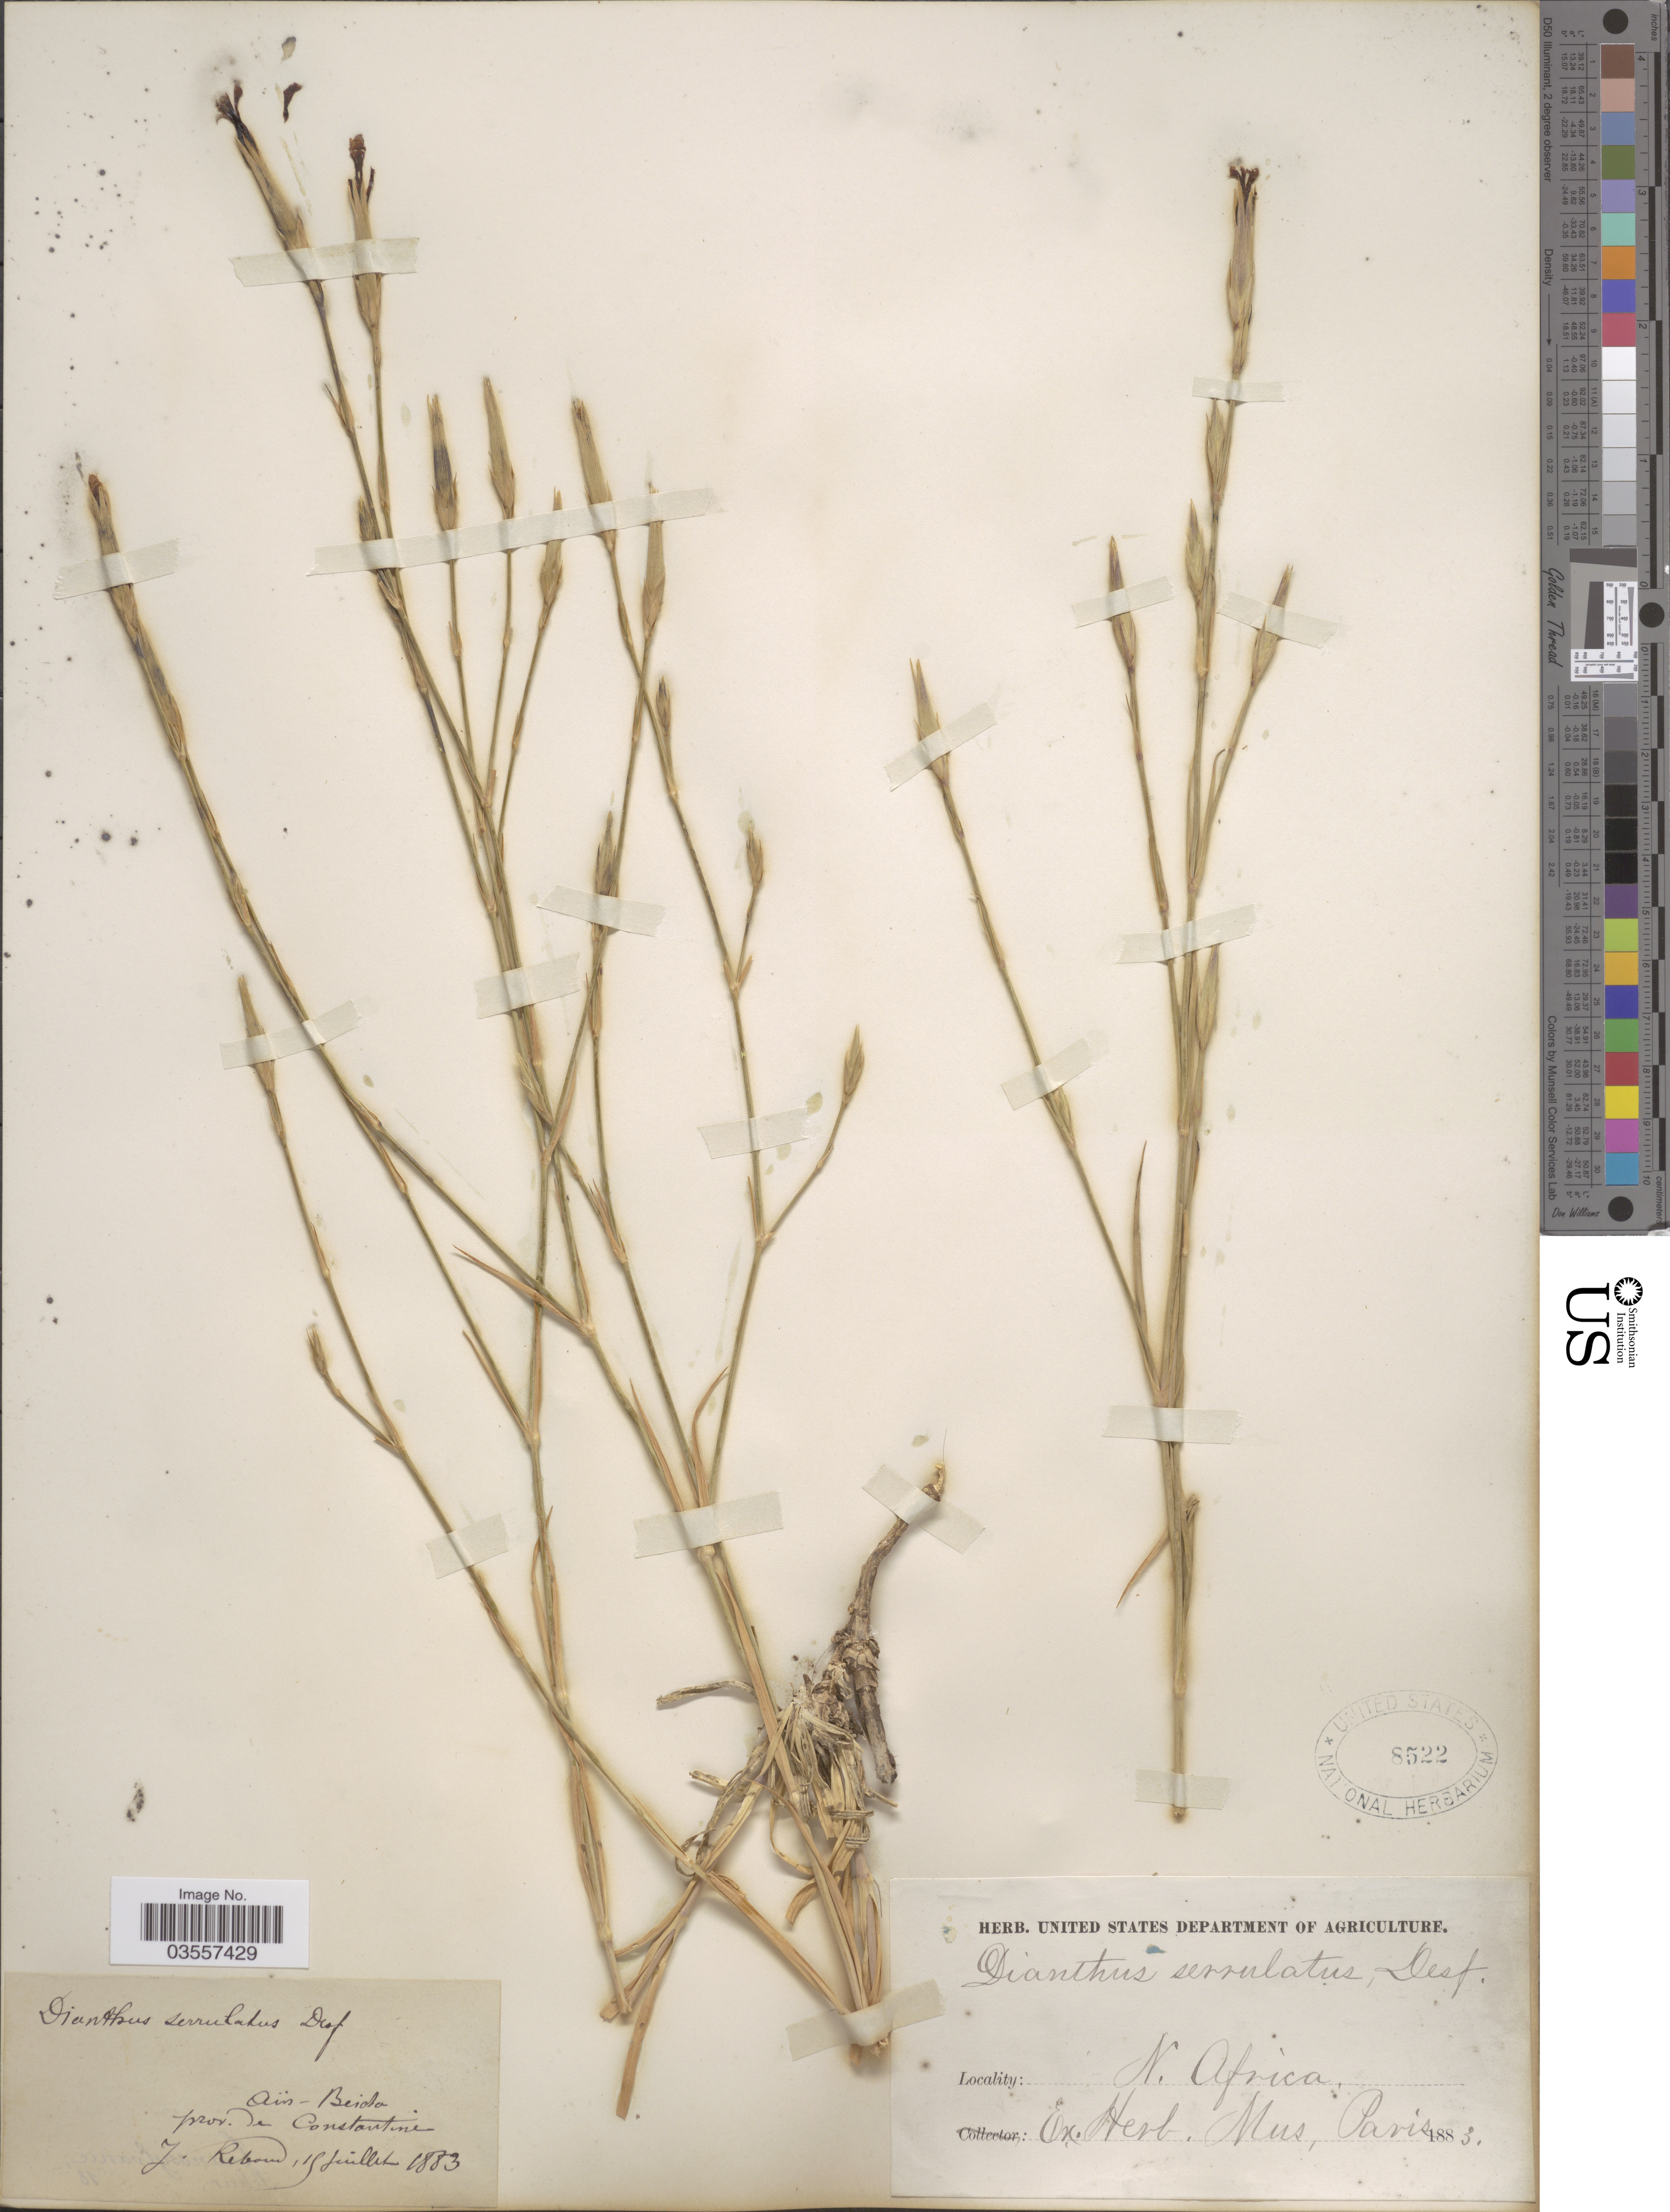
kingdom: Plantae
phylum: Tracheophyta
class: Magnoliopsida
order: Caryophyllales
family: Caryophyllaceae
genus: Dianthus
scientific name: Dianthus serrulatus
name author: Desf.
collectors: J. Reboud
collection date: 1883-07-15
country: Algeria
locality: Aïn-Beida. Prov. de Constantine. N. Africa.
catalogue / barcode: US 8522